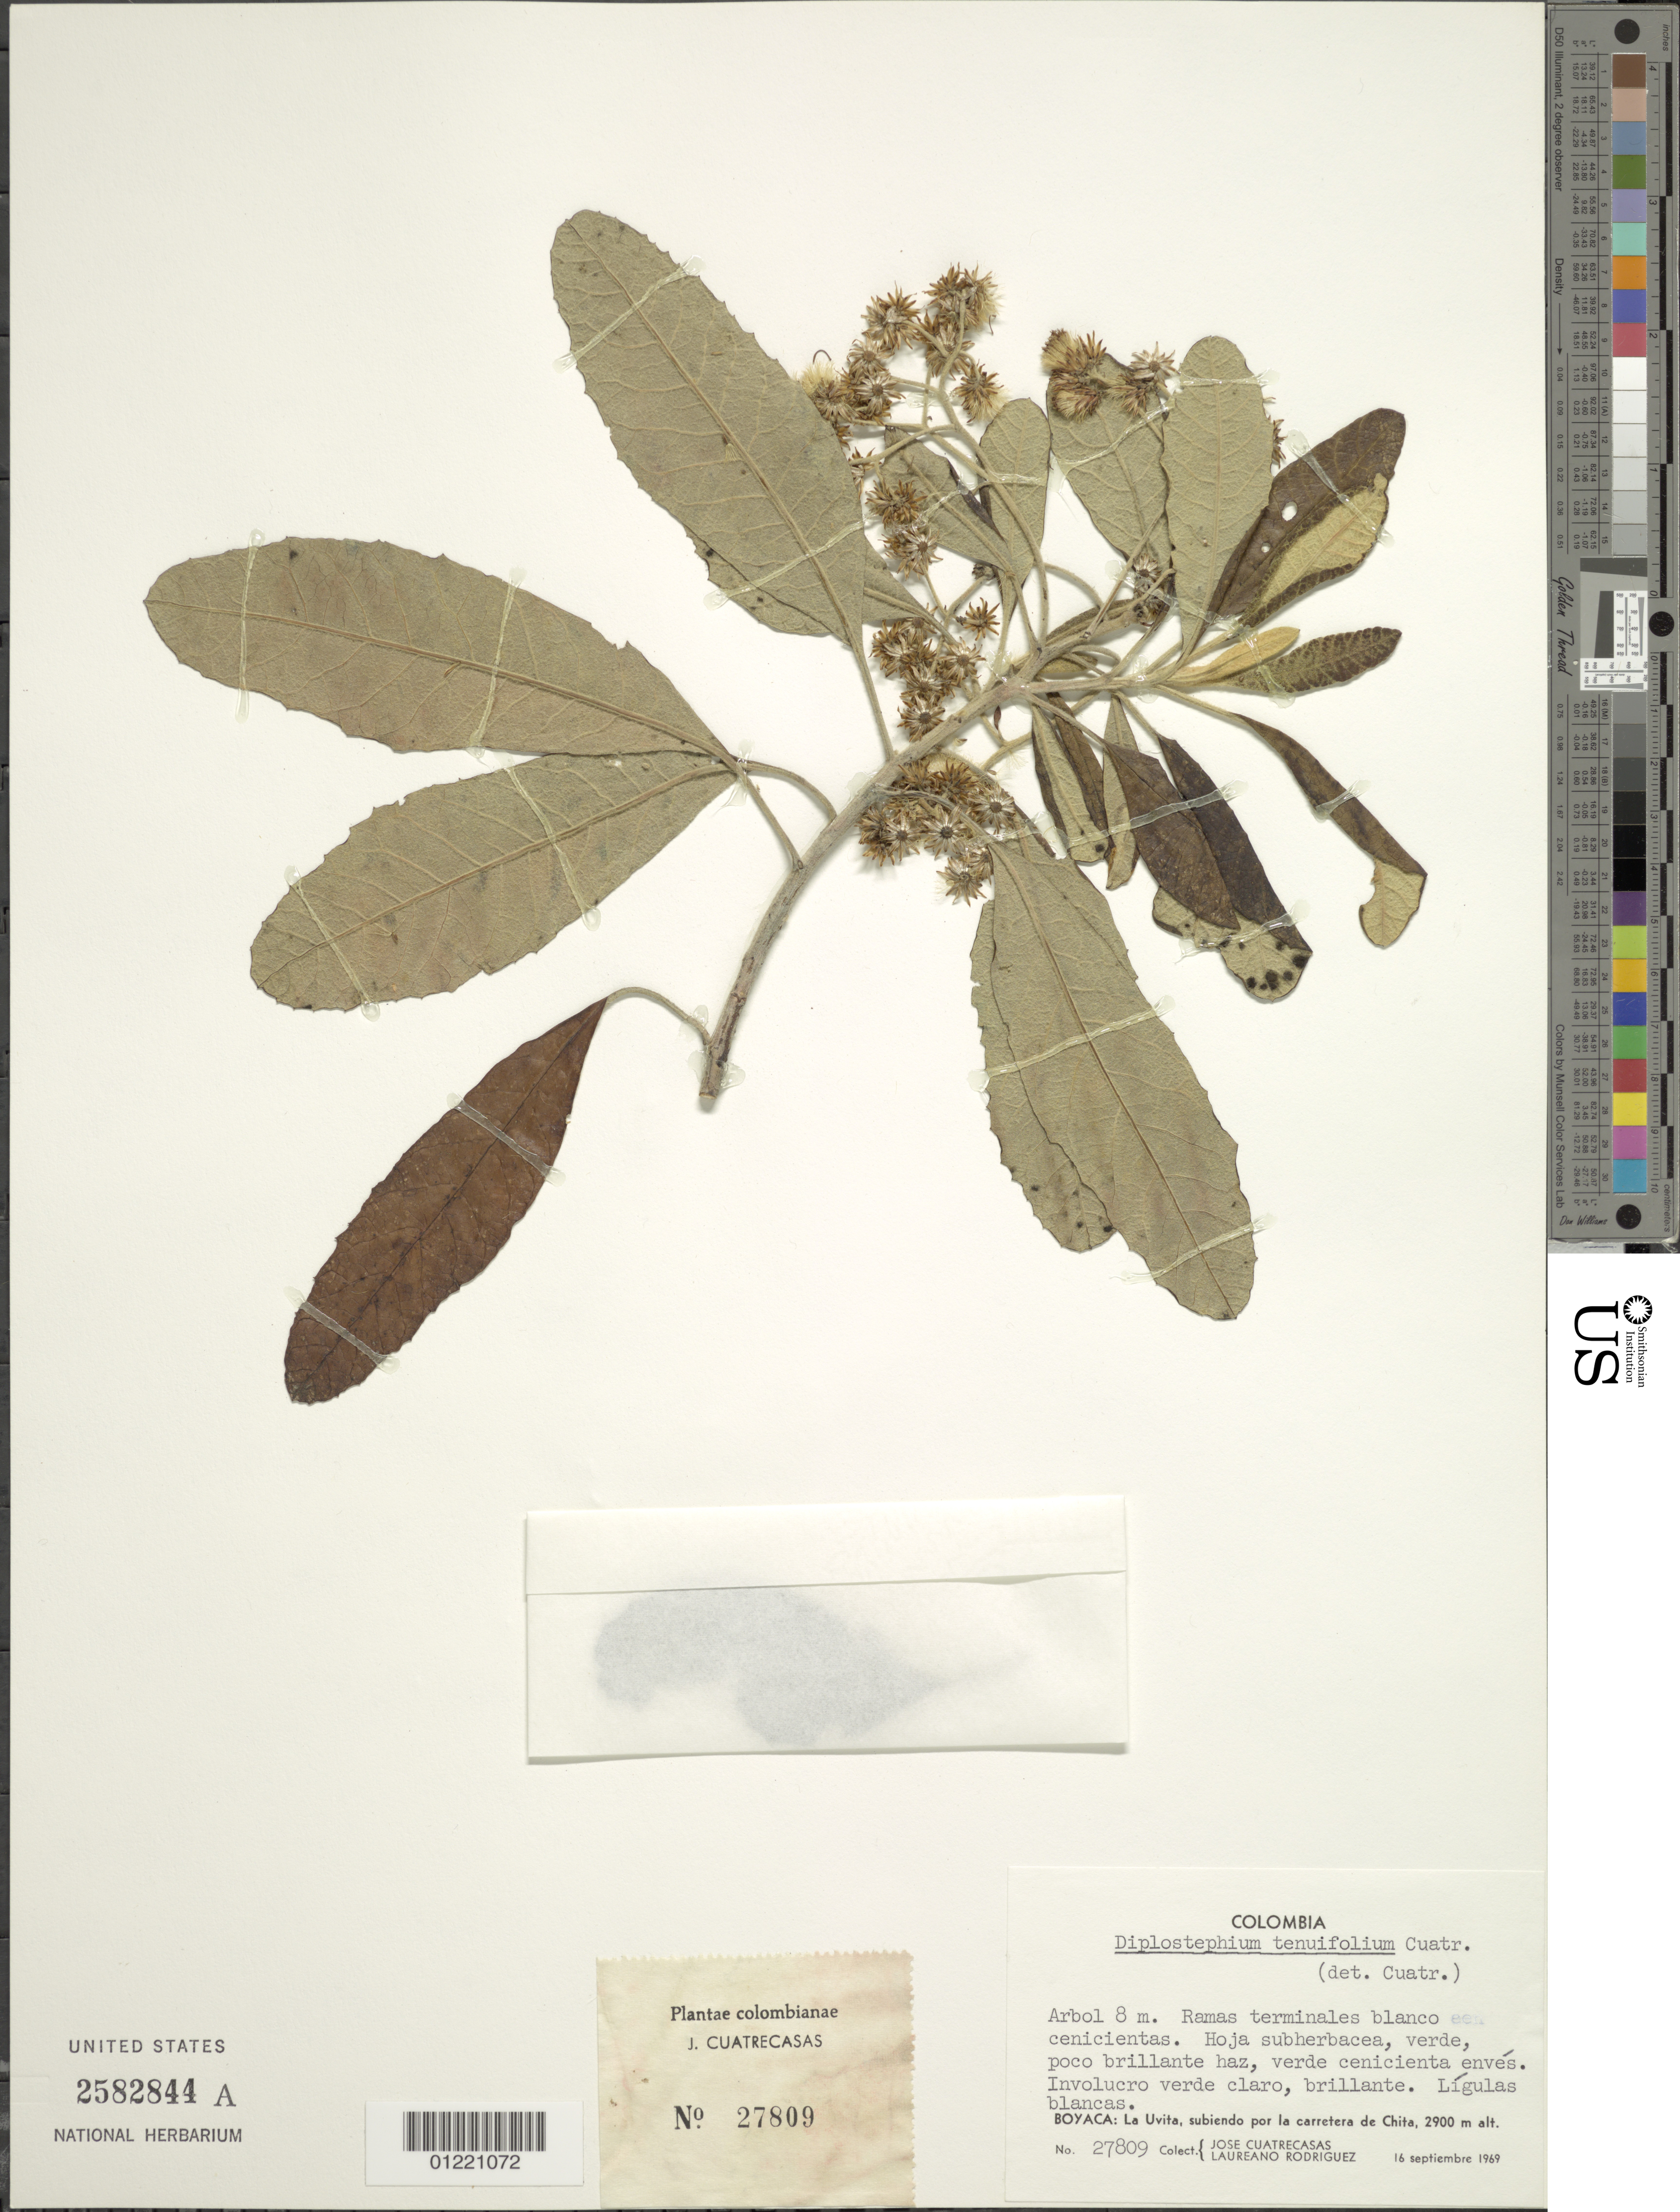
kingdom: Plantae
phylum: Tracheophyta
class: Magnoliopsida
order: Asterales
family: Asteraceae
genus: Diplostephium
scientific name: Diplostephium tenuifolium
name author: Cuatrec.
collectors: J. Cuatrecasas & L. Rodriguez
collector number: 27809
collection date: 1969-09-16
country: Colombia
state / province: Boyacá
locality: La Uvita, subiendo por la carretera de Chita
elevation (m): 2900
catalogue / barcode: US 2582844A